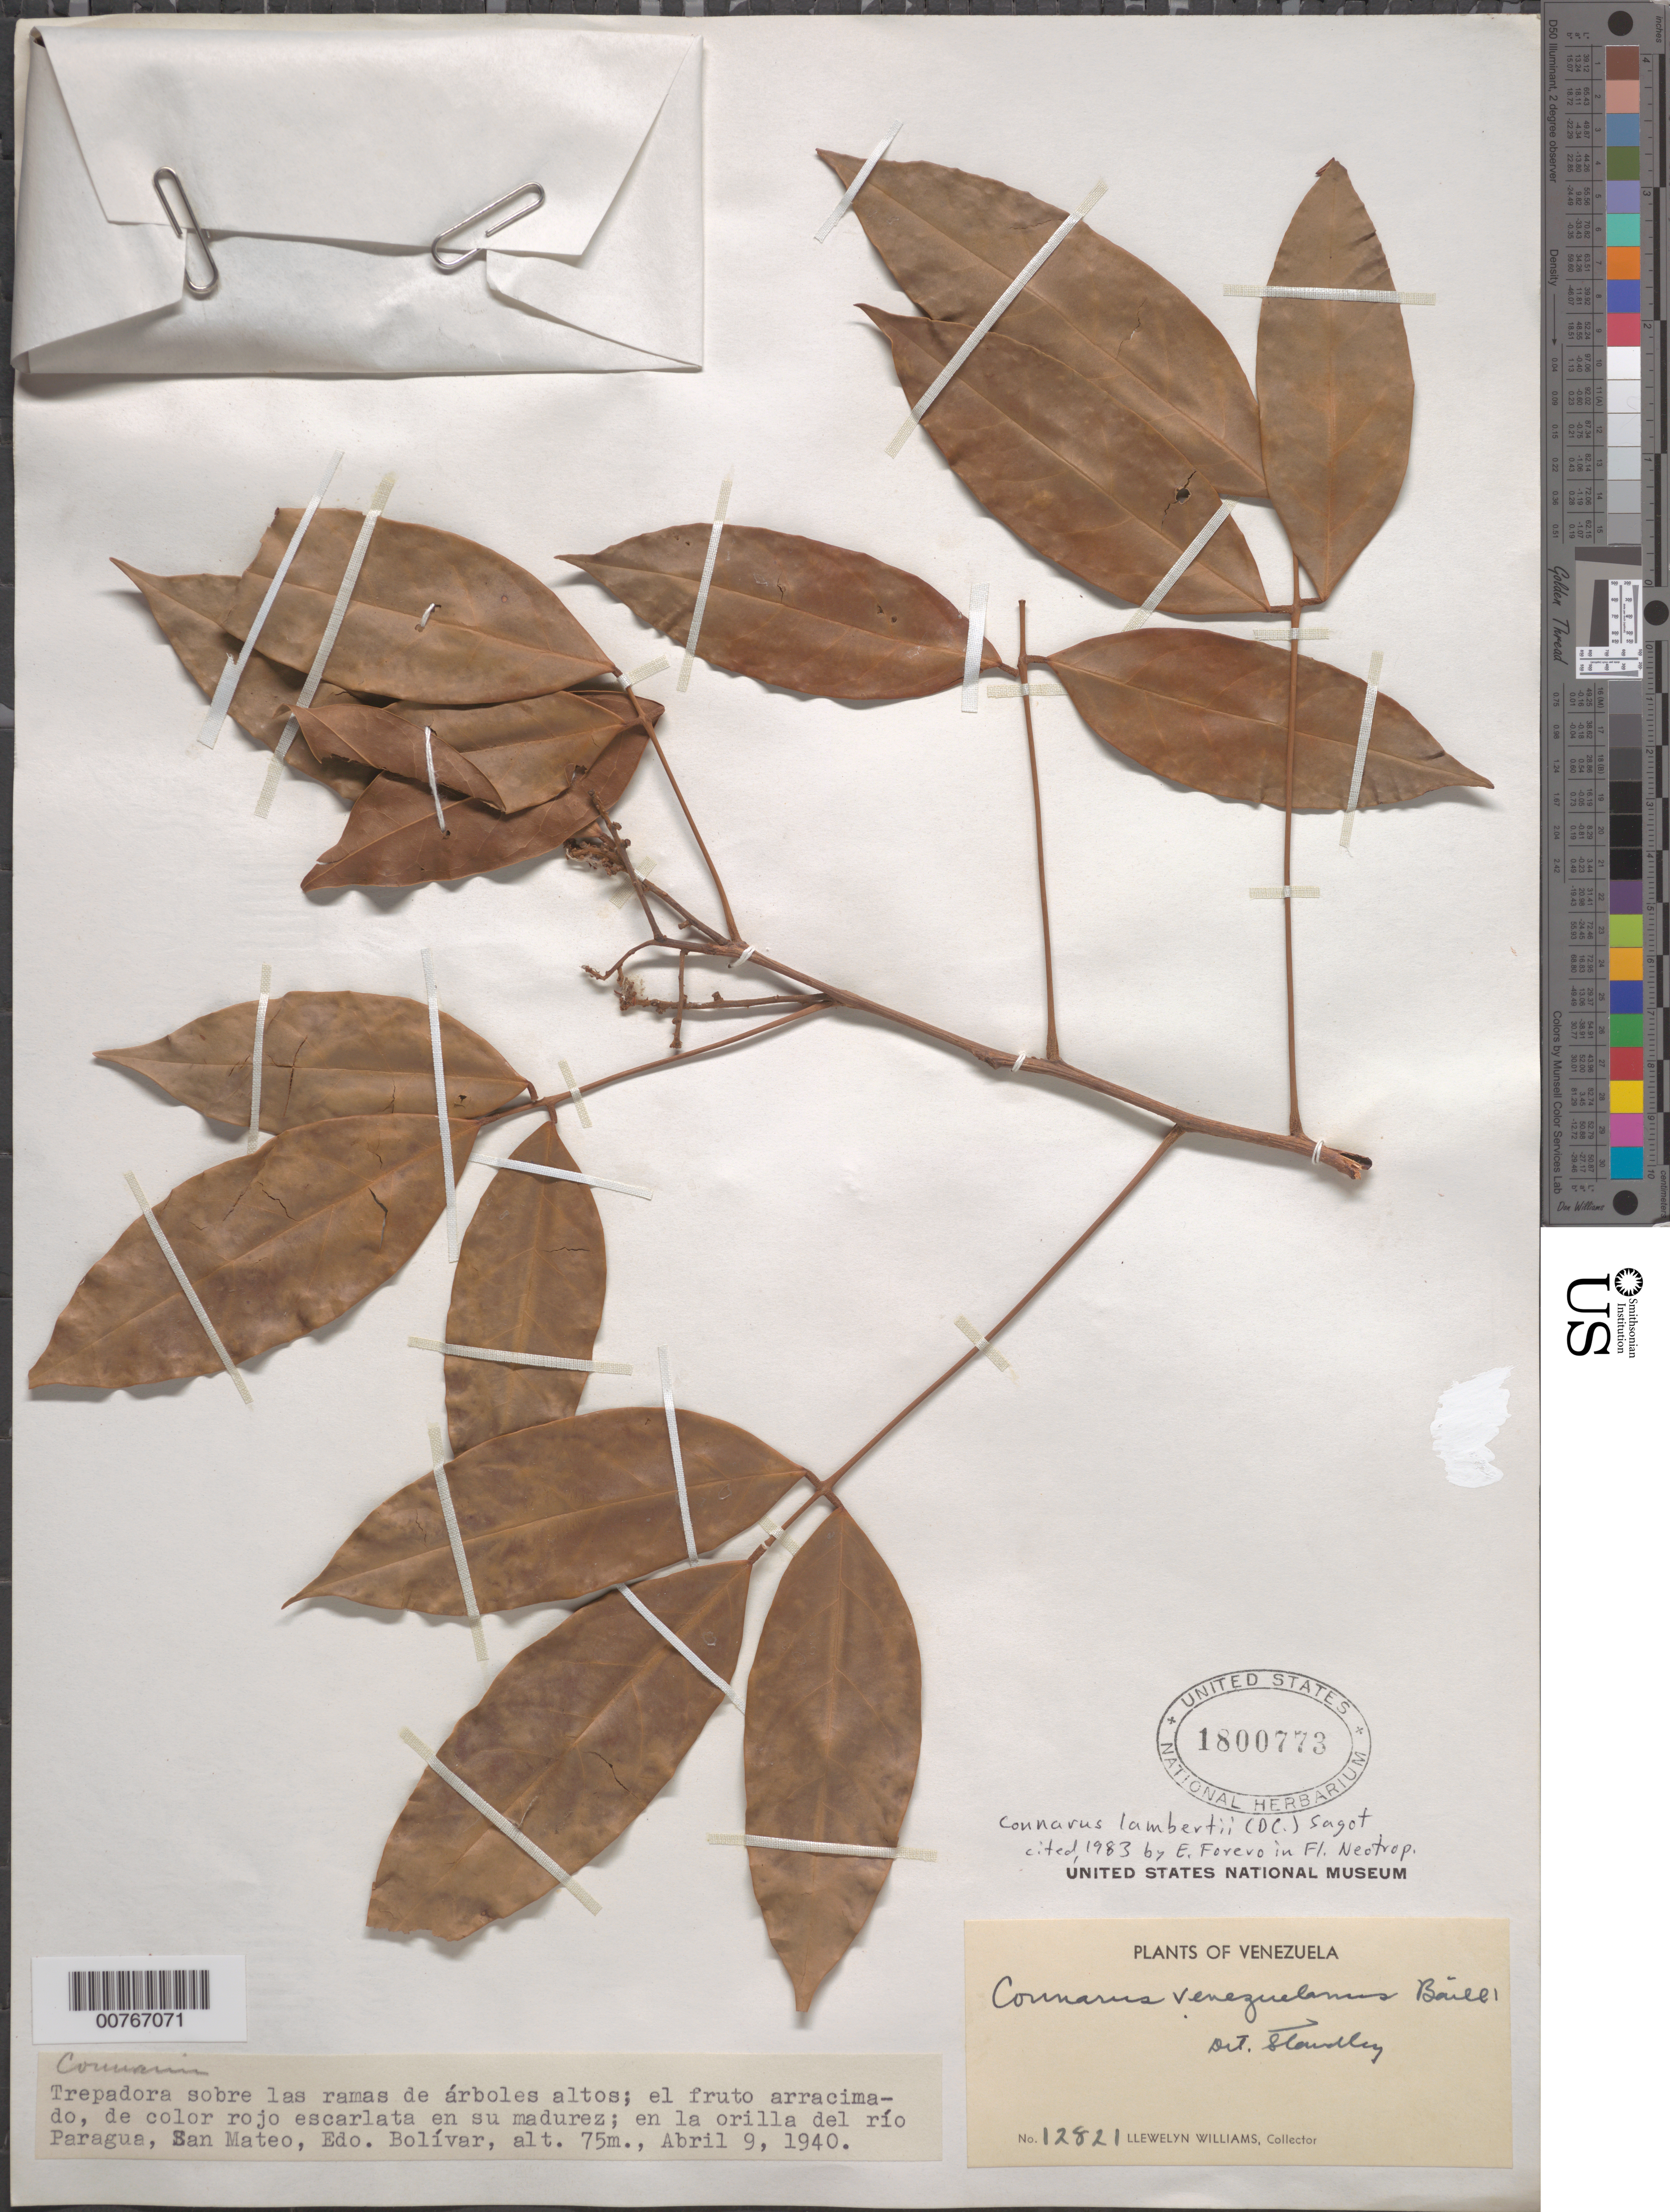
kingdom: Plantae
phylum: Tracheophyta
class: Magnoliopsida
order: Oxalidales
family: Connaraceae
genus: Connarus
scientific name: Connarus lambertii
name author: (DC.) Sagot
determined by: Forero, E.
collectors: Ll. Williams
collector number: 12821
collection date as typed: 9-Apr-40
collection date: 1940-04-09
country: Venezuela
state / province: Bolívar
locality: San Mateo, Bajo Paragua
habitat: Orilla del río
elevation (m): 75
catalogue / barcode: US 1800773